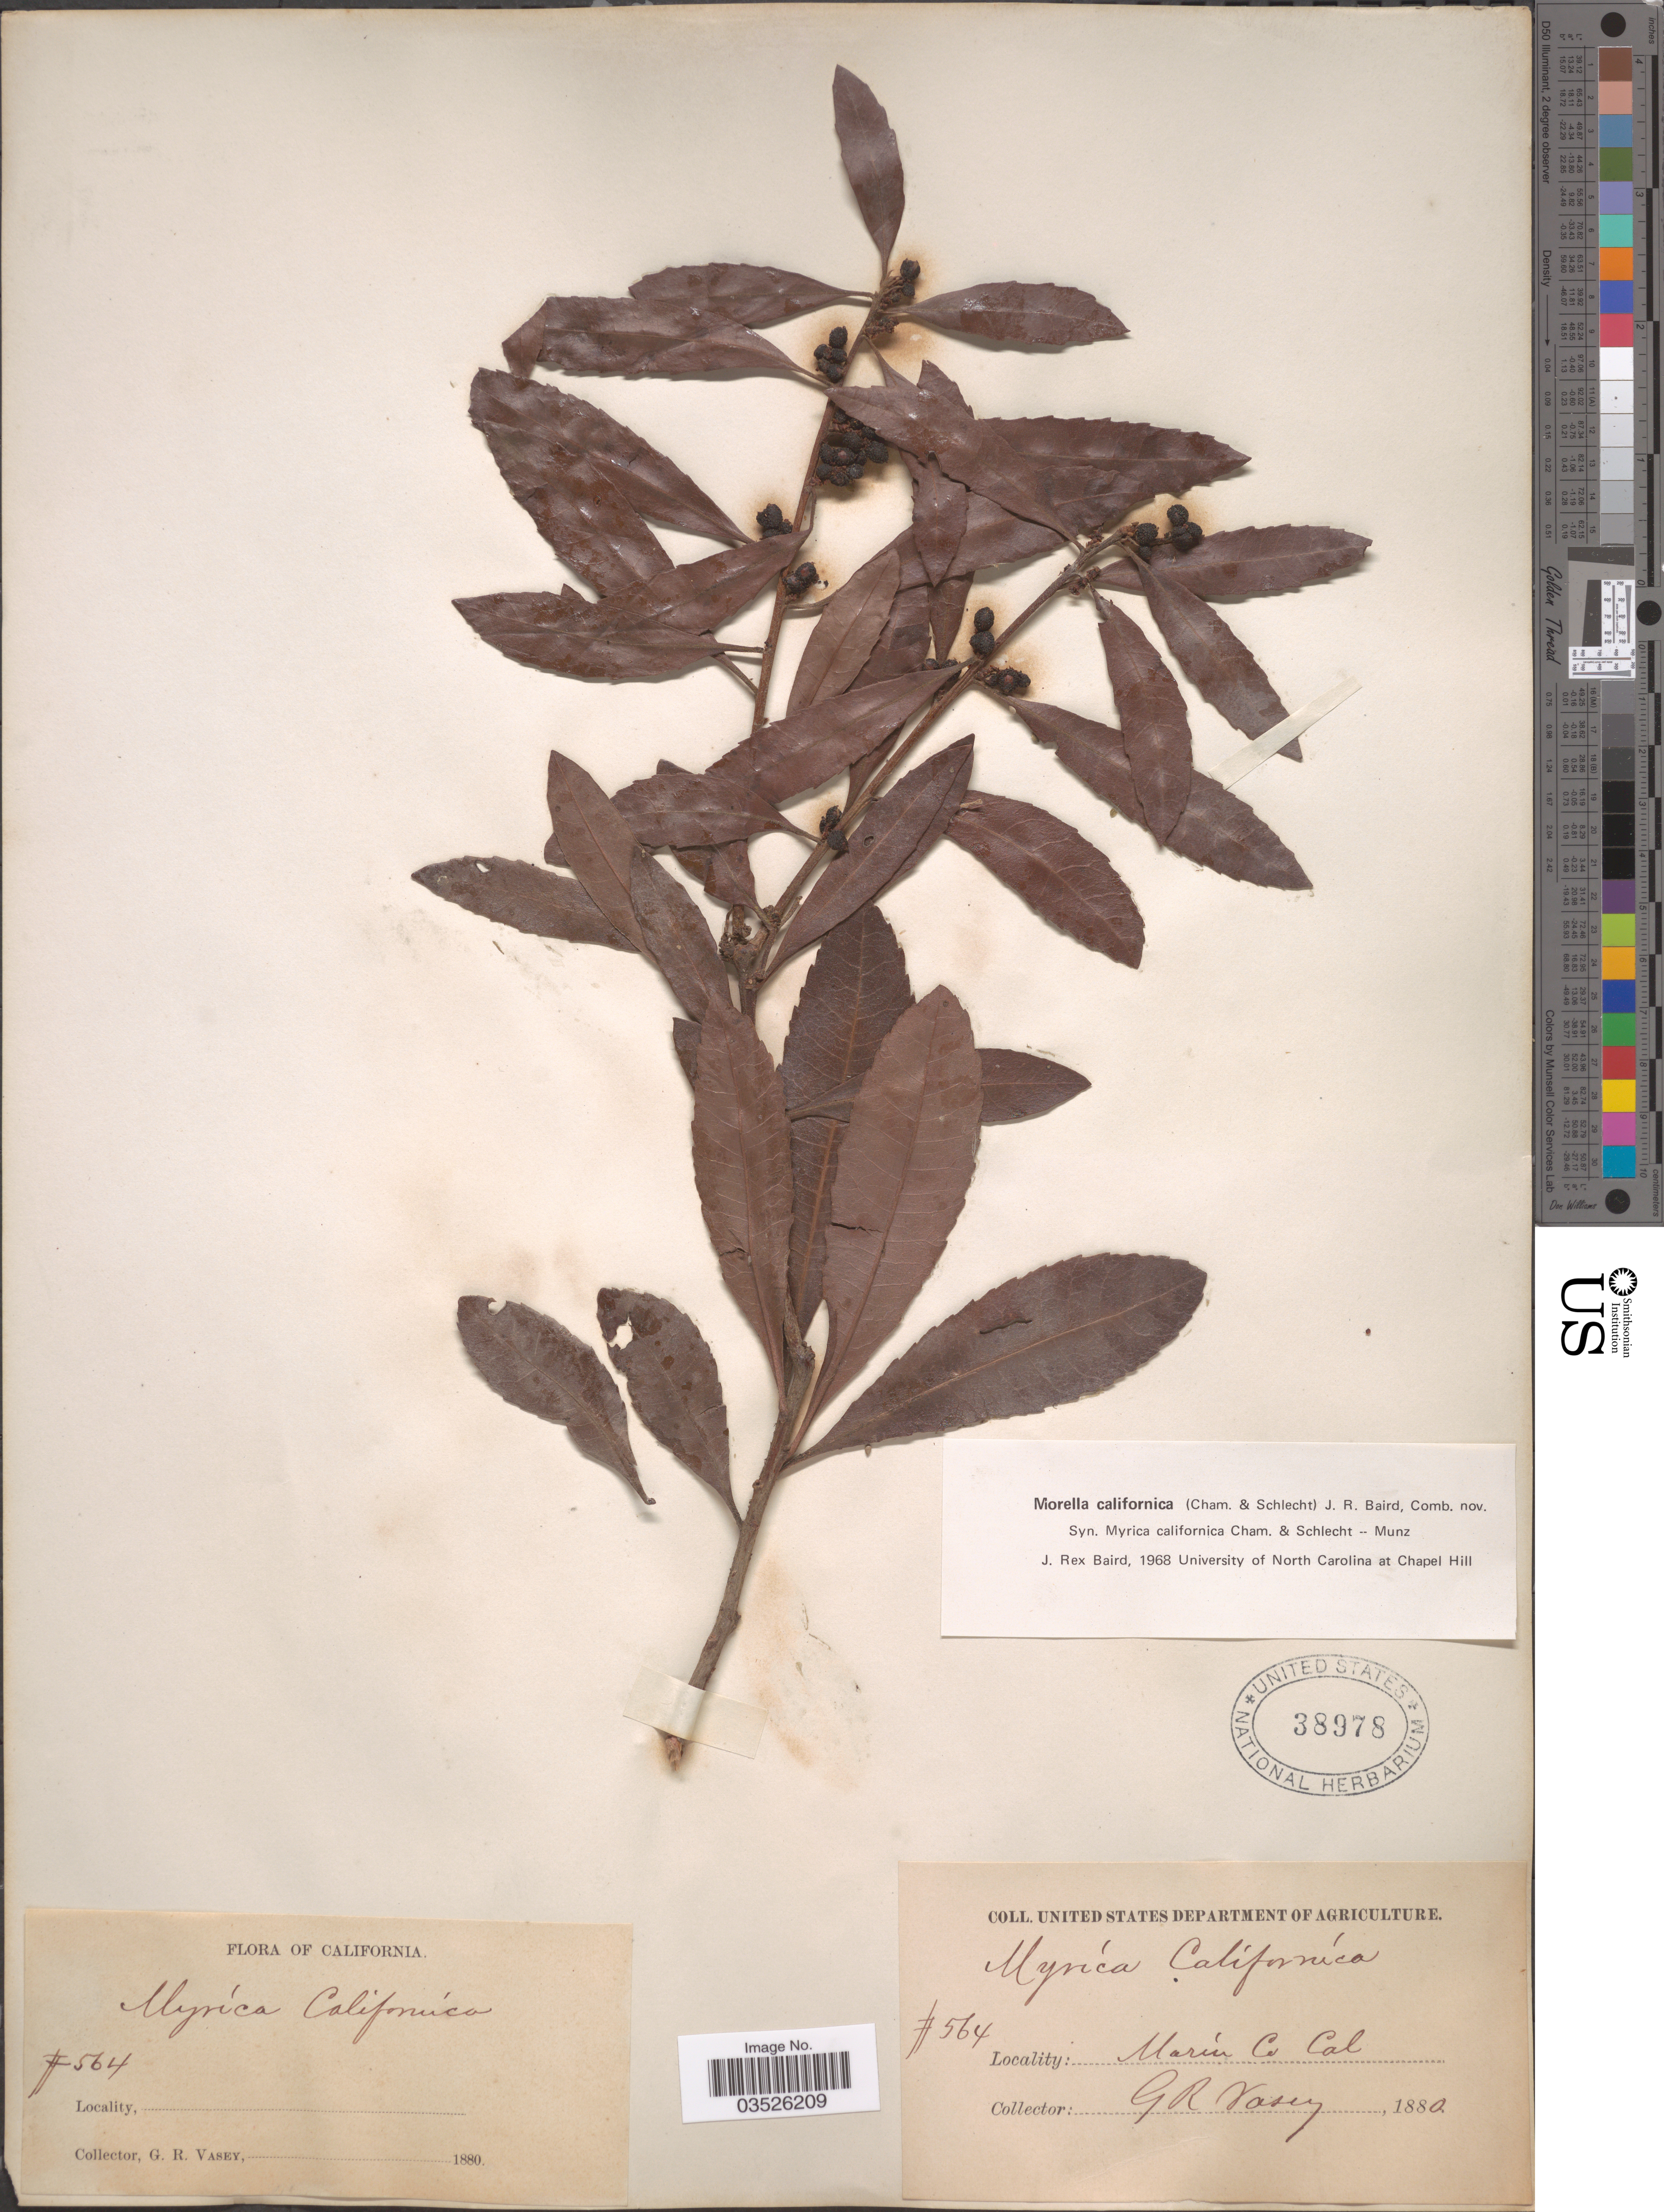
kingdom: Plantae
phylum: Tracheophyta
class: Magnoliopsida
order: Fagales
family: Myricaceae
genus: Morella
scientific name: Morella californica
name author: (Cham.) Wilbur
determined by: Strong, Mark T., (BOT), Smithsonian Institution - National Museum of Natural History (UNITED STATES)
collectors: G. R. Vasey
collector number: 564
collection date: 1880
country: United States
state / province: California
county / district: Marin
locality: Marin Co.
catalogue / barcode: US 38978